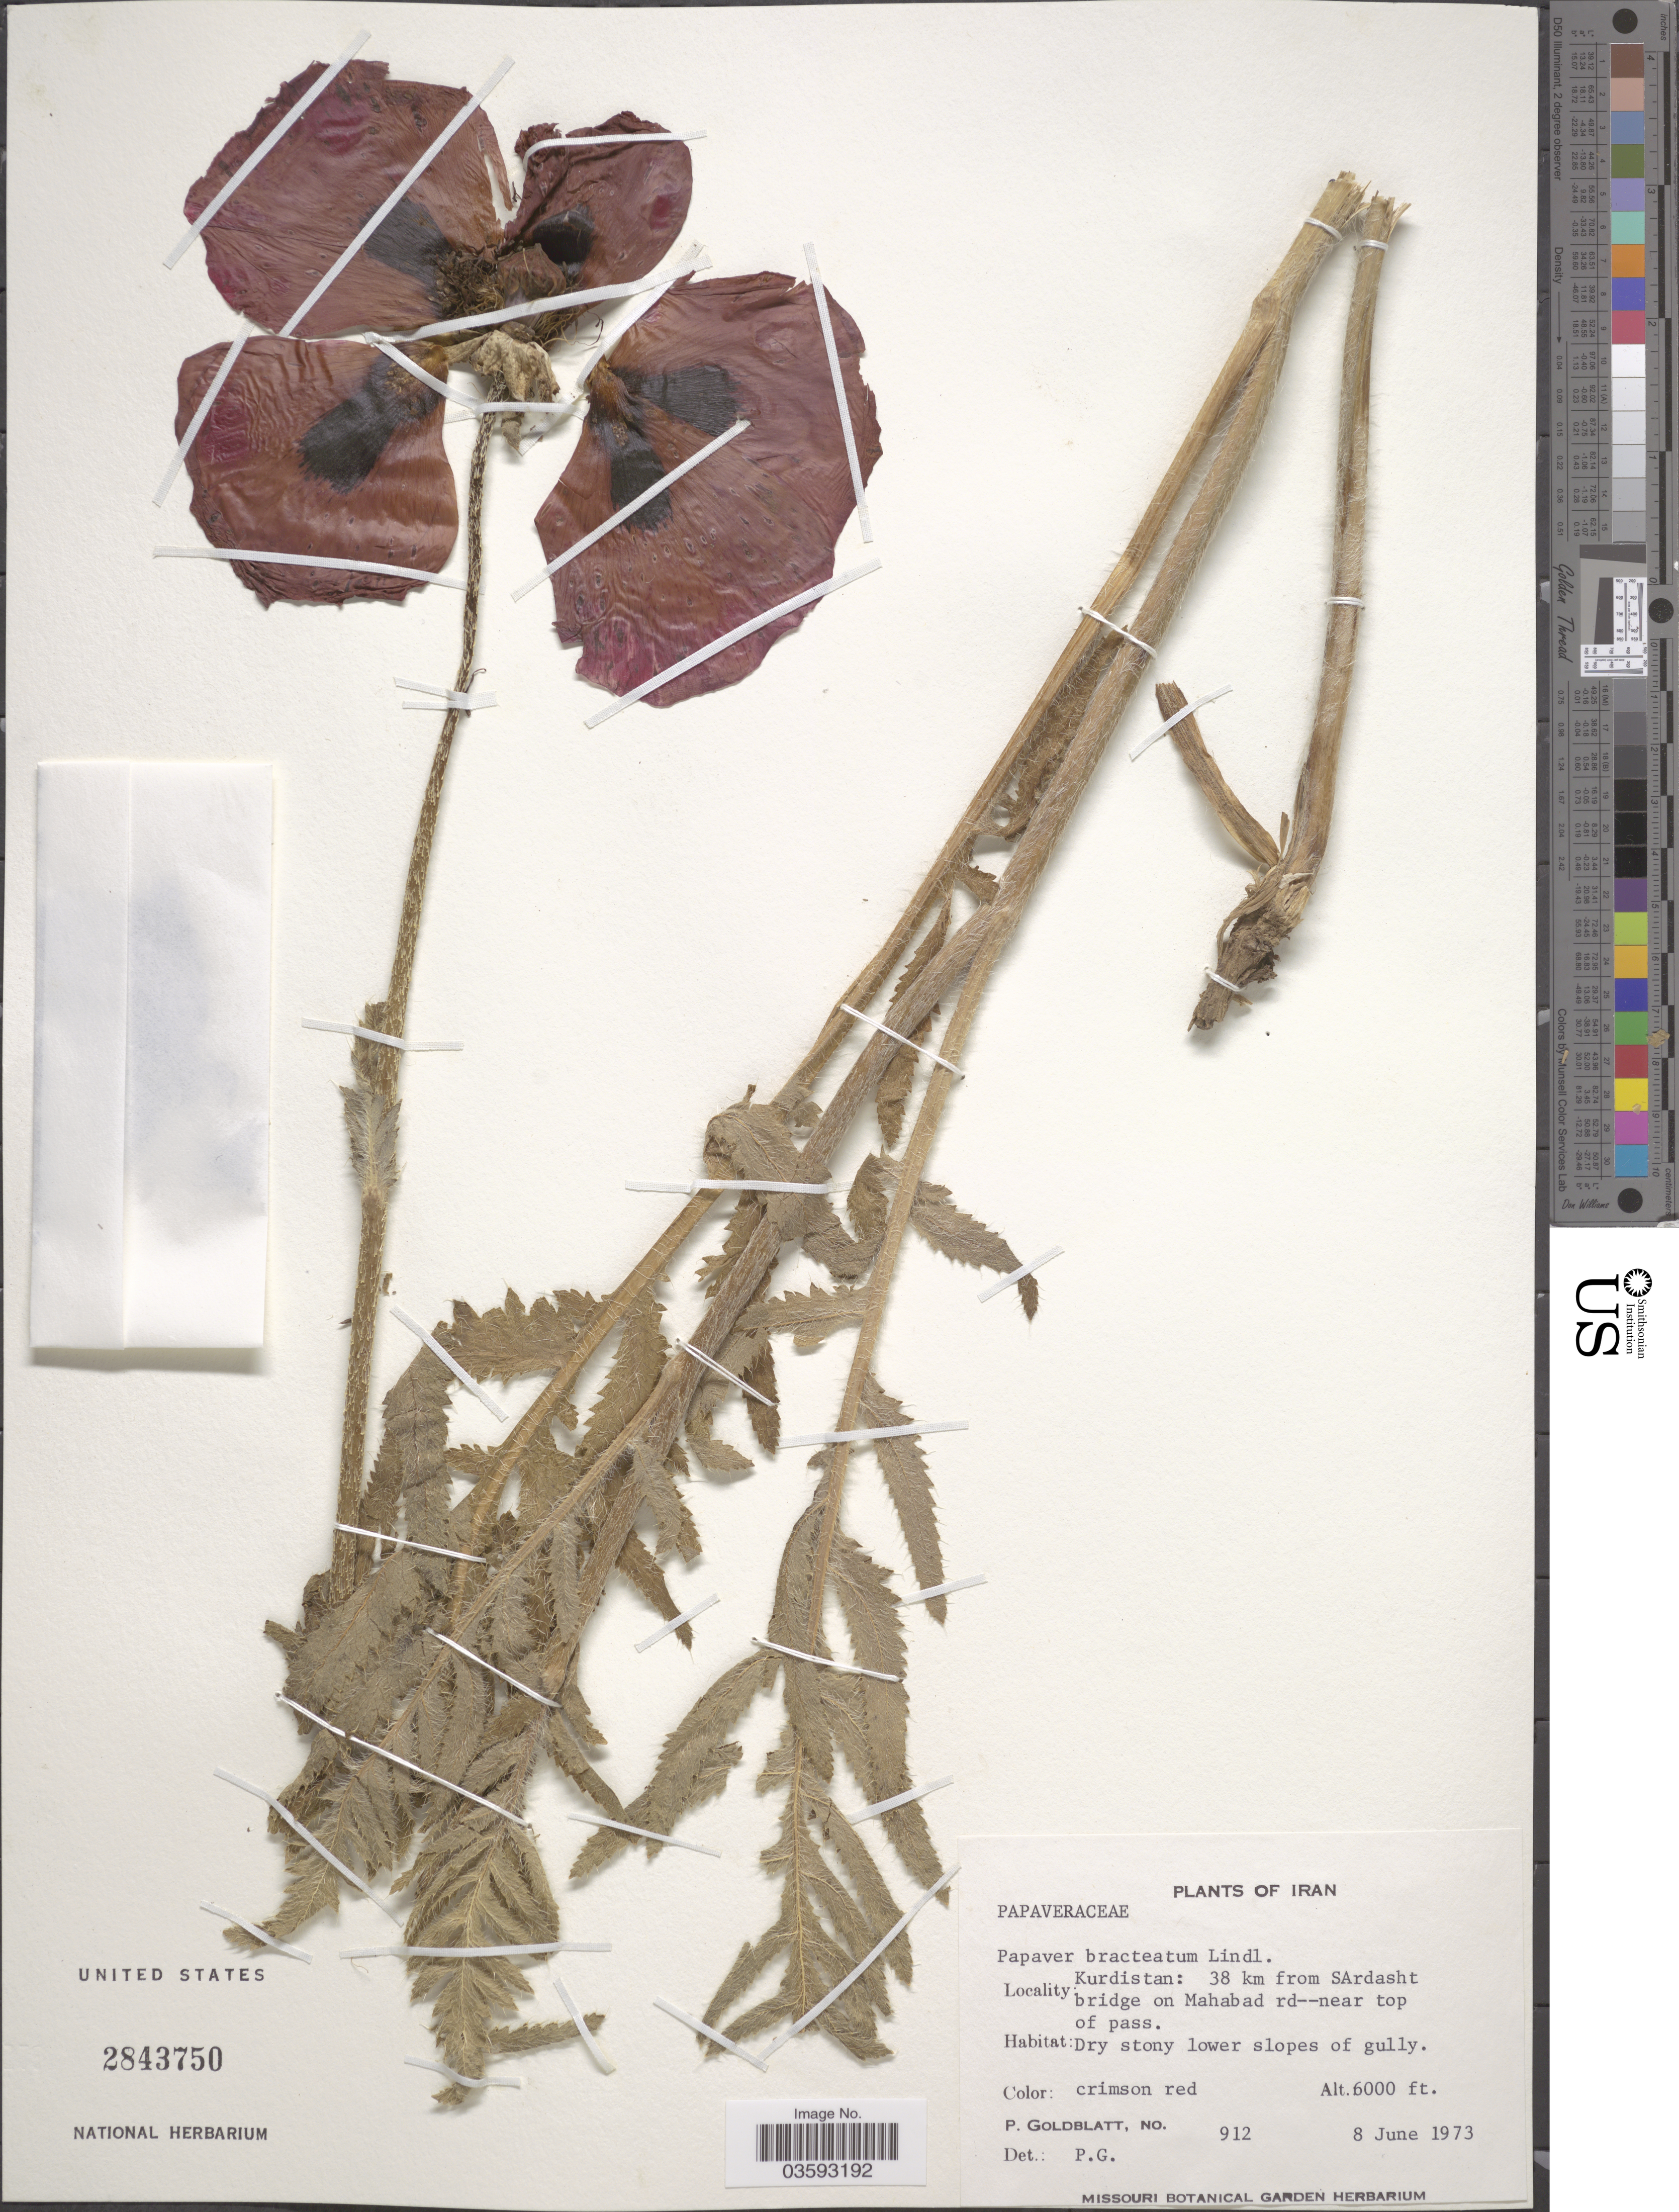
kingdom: Plantae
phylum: Tracheophyta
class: Magnoliopsida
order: Ranunculales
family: Papaveraceae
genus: Papaver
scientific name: Papaver bracteatum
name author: Lindl.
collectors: P. Goldblatt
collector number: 912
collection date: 1973-06-08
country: Iran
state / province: Kurdistan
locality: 38 km from SArdasht bridge on Mahabad rd--near top of pass.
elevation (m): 1829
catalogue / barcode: US 2843750